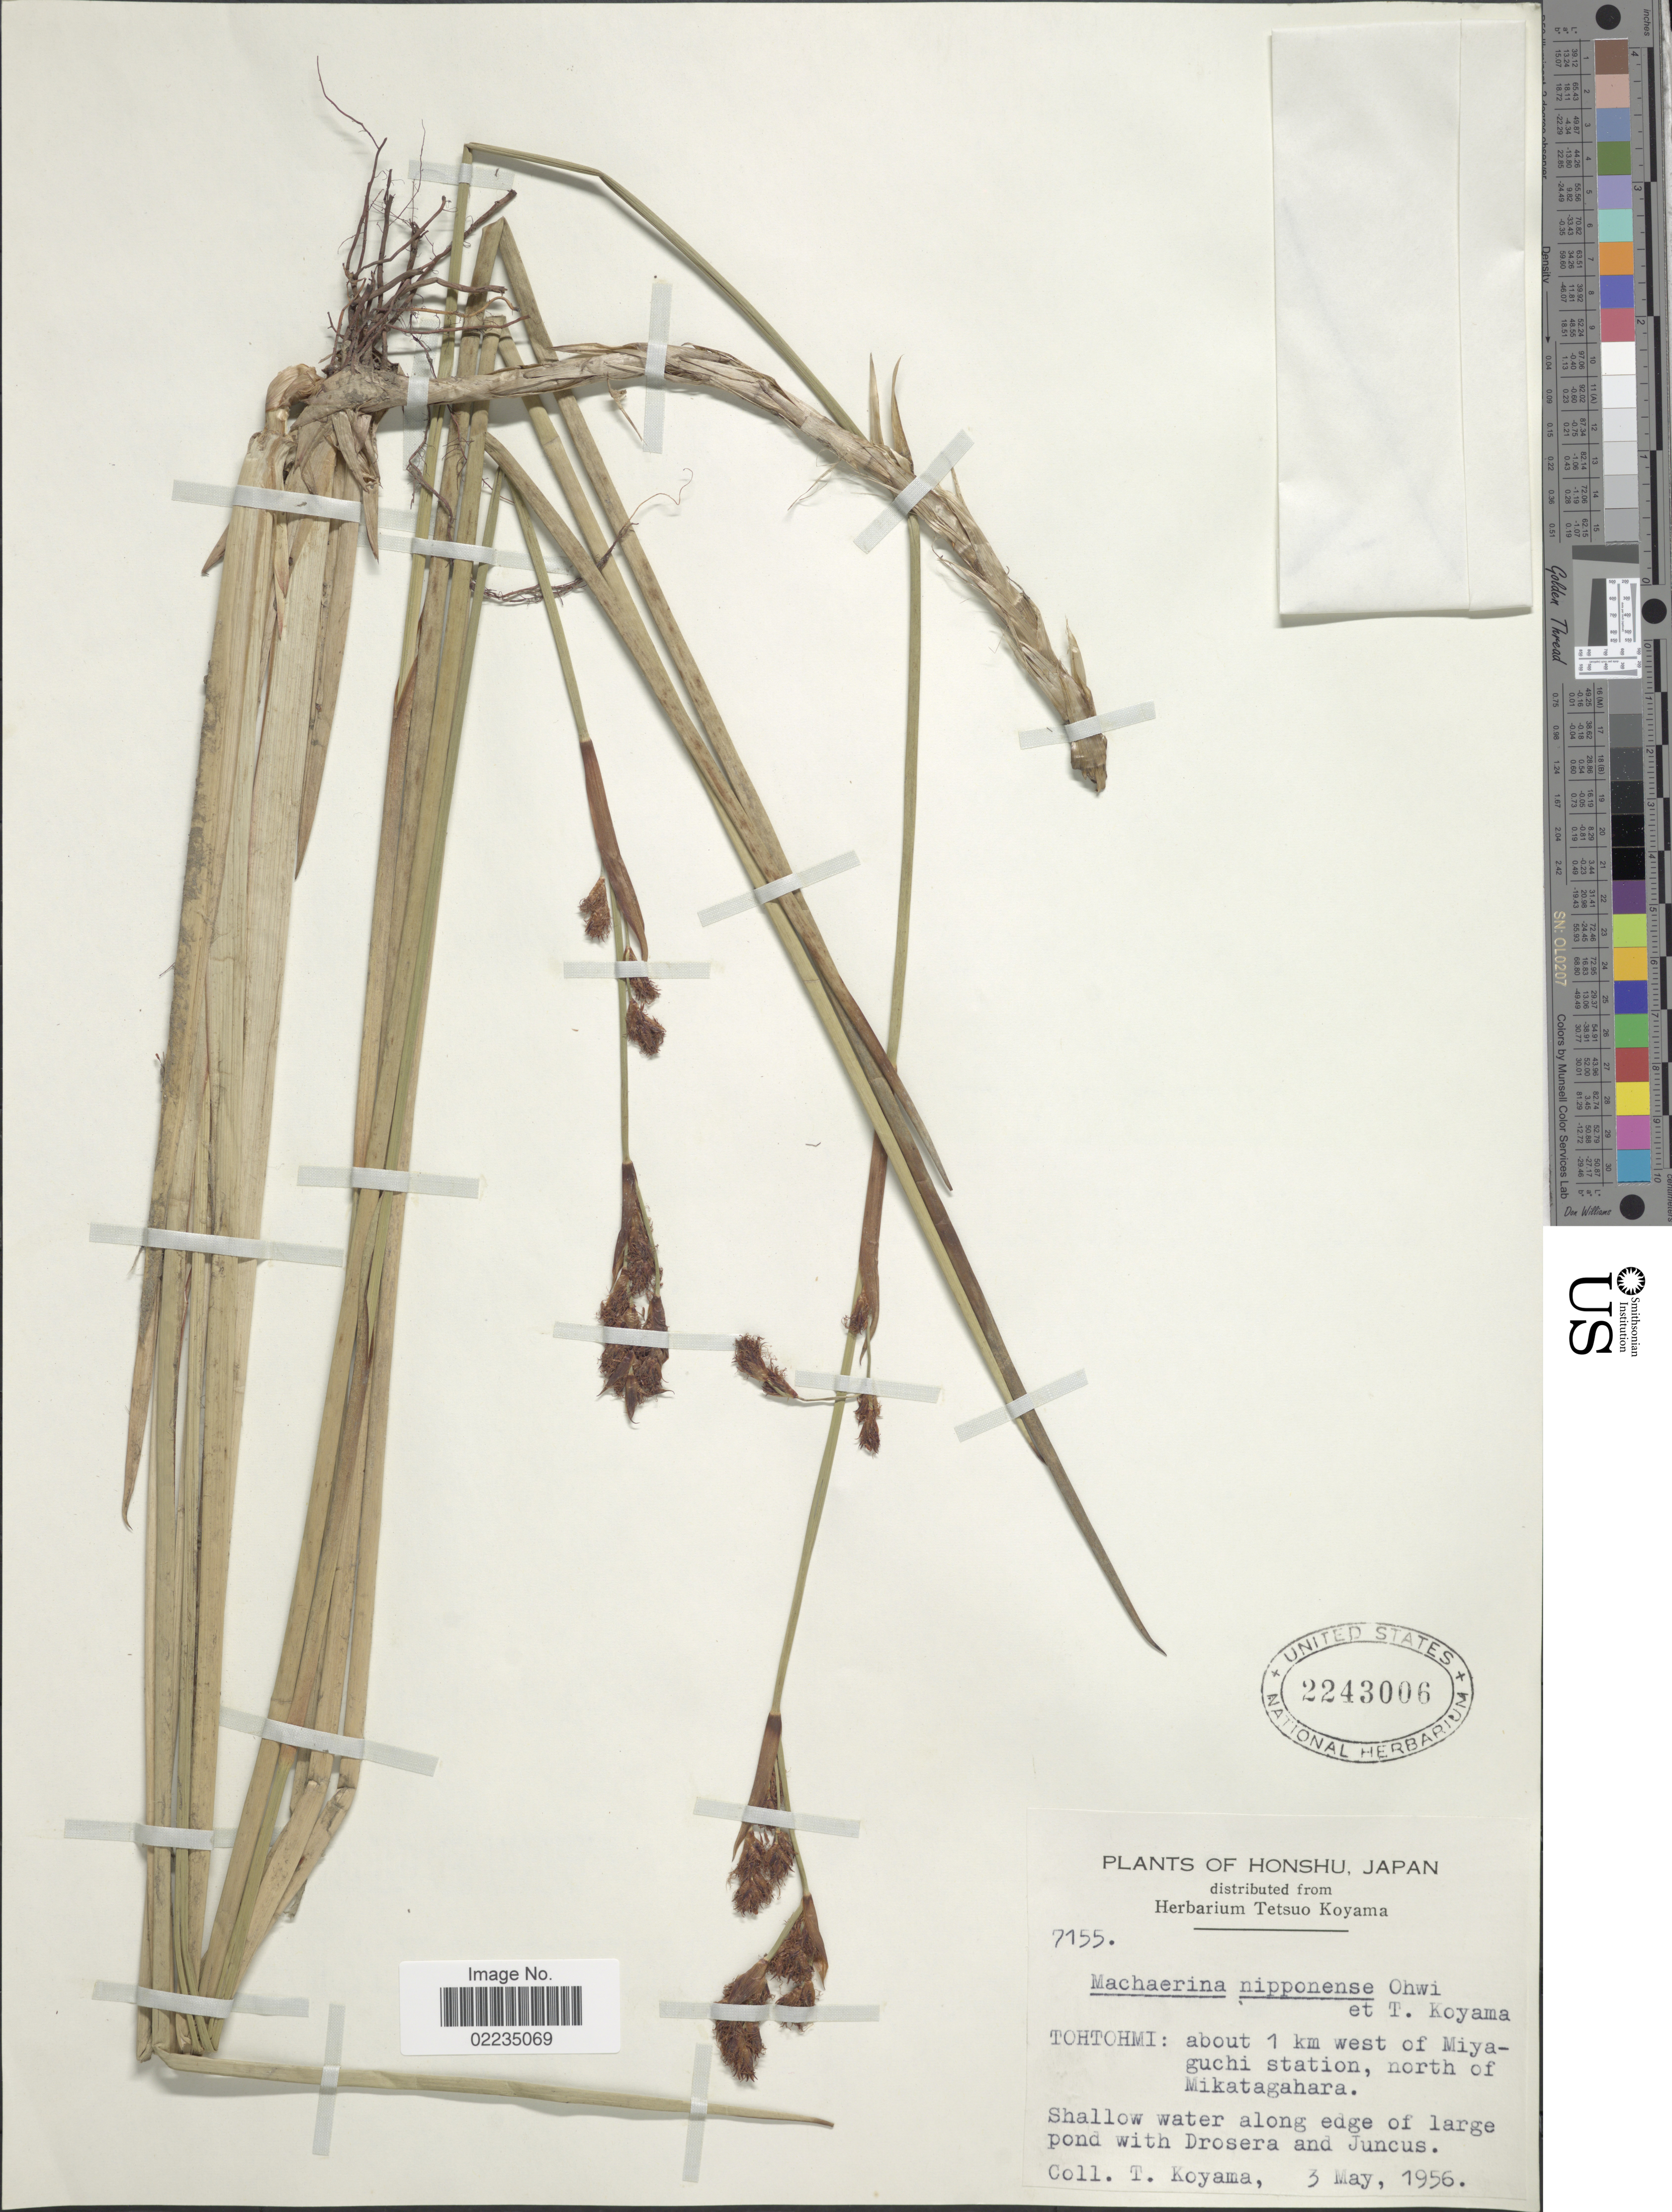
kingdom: Plantae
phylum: Tracheophyta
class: Liliopsida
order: Poales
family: Cyperaceae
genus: Machaerina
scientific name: Machaerina rubiginosa var. nipponensis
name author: (Ohwi) T. Koyama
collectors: T. Koyama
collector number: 7155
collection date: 1956-05-03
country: Japan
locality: Honshu, Japan, Tohtohmi: about 1 km west of Miyaguchi station, north of Mikatagahara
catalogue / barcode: US 2243006